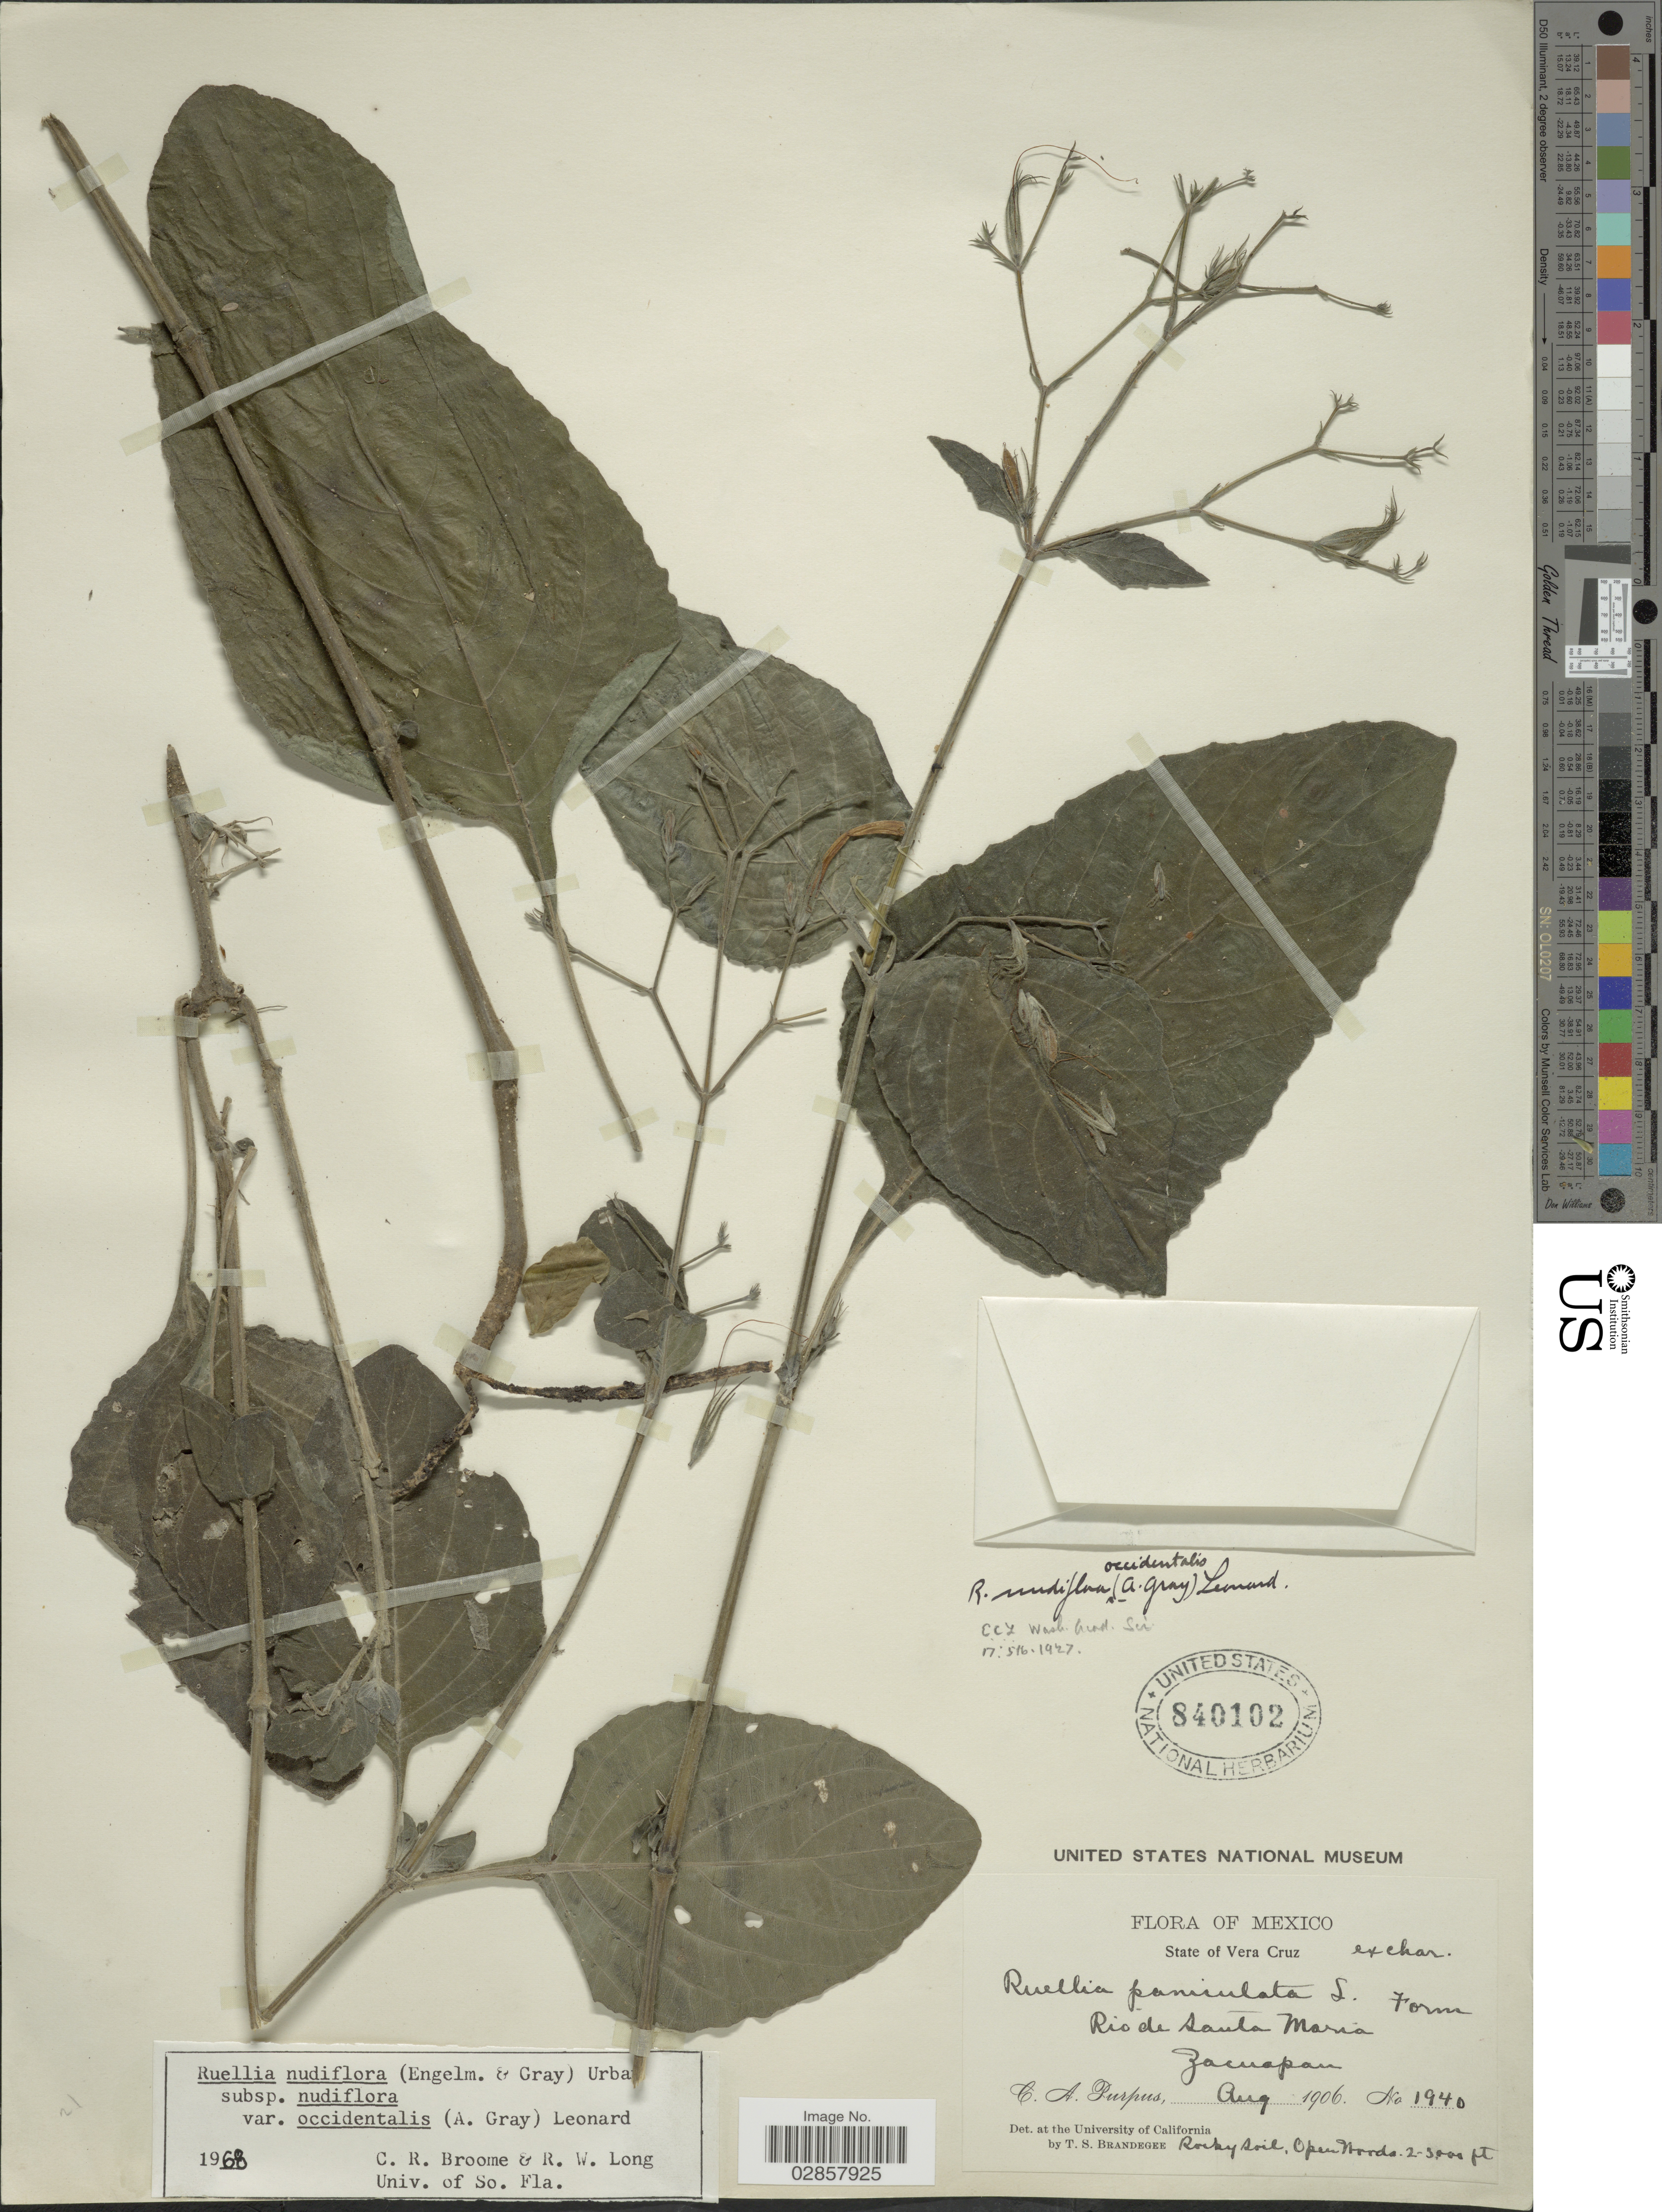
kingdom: Plantae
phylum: Tracheophyta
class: Magnoliopsida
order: Lamiales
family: Acanthaceae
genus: Ruellia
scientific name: Ruellia occidentalis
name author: (A. Gray) Tharp & F.A. Barkley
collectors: C. A. Purpus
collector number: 1940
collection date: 1906-08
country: Mexico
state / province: Veracruz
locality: Vera Cruz. Rio de Santa Maria. Zacuapan.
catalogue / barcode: US 840102